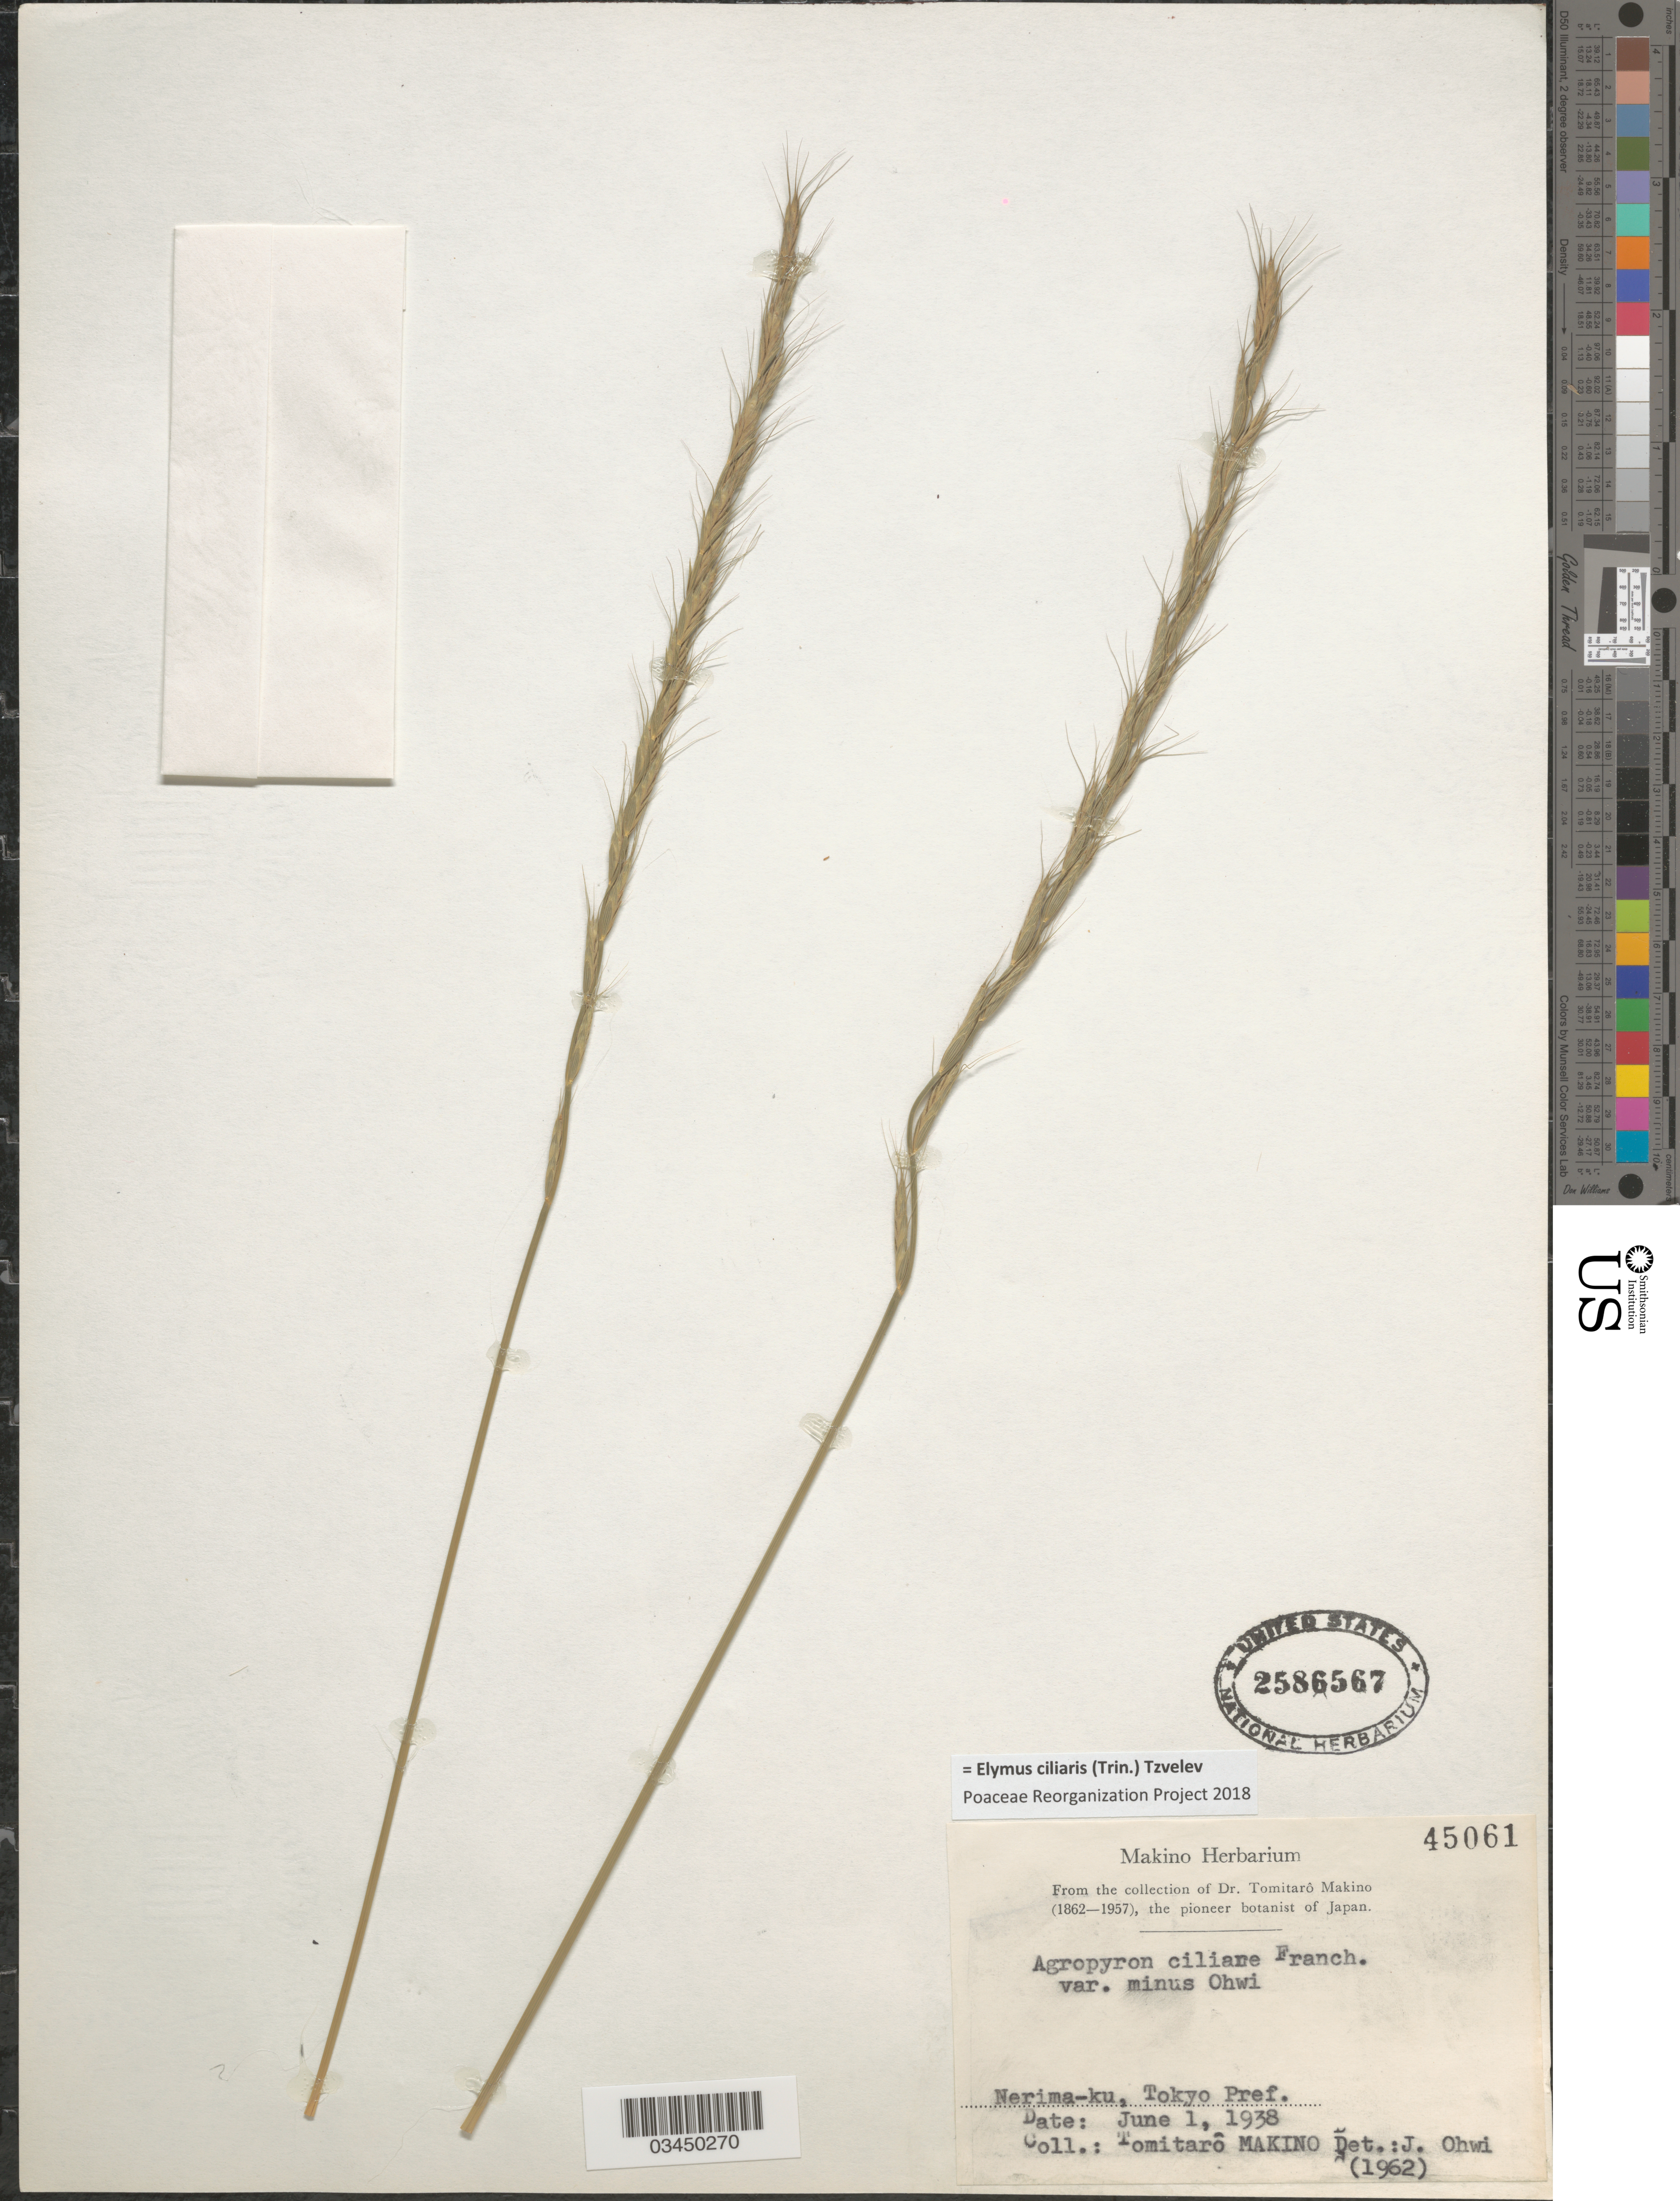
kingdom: Plantae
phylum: Tracheophyta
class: Liliopsida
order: Poales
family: Poaceae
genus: Elymus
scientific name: Elymus ciliaris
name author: (Trin.) Tzvelev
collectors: T. Makino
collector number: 45061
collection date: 1938-06-01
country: Japan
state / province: Tokyo, Federal City of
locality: Nerima-ku, Tokyo Pref.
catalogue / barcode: US 2586567